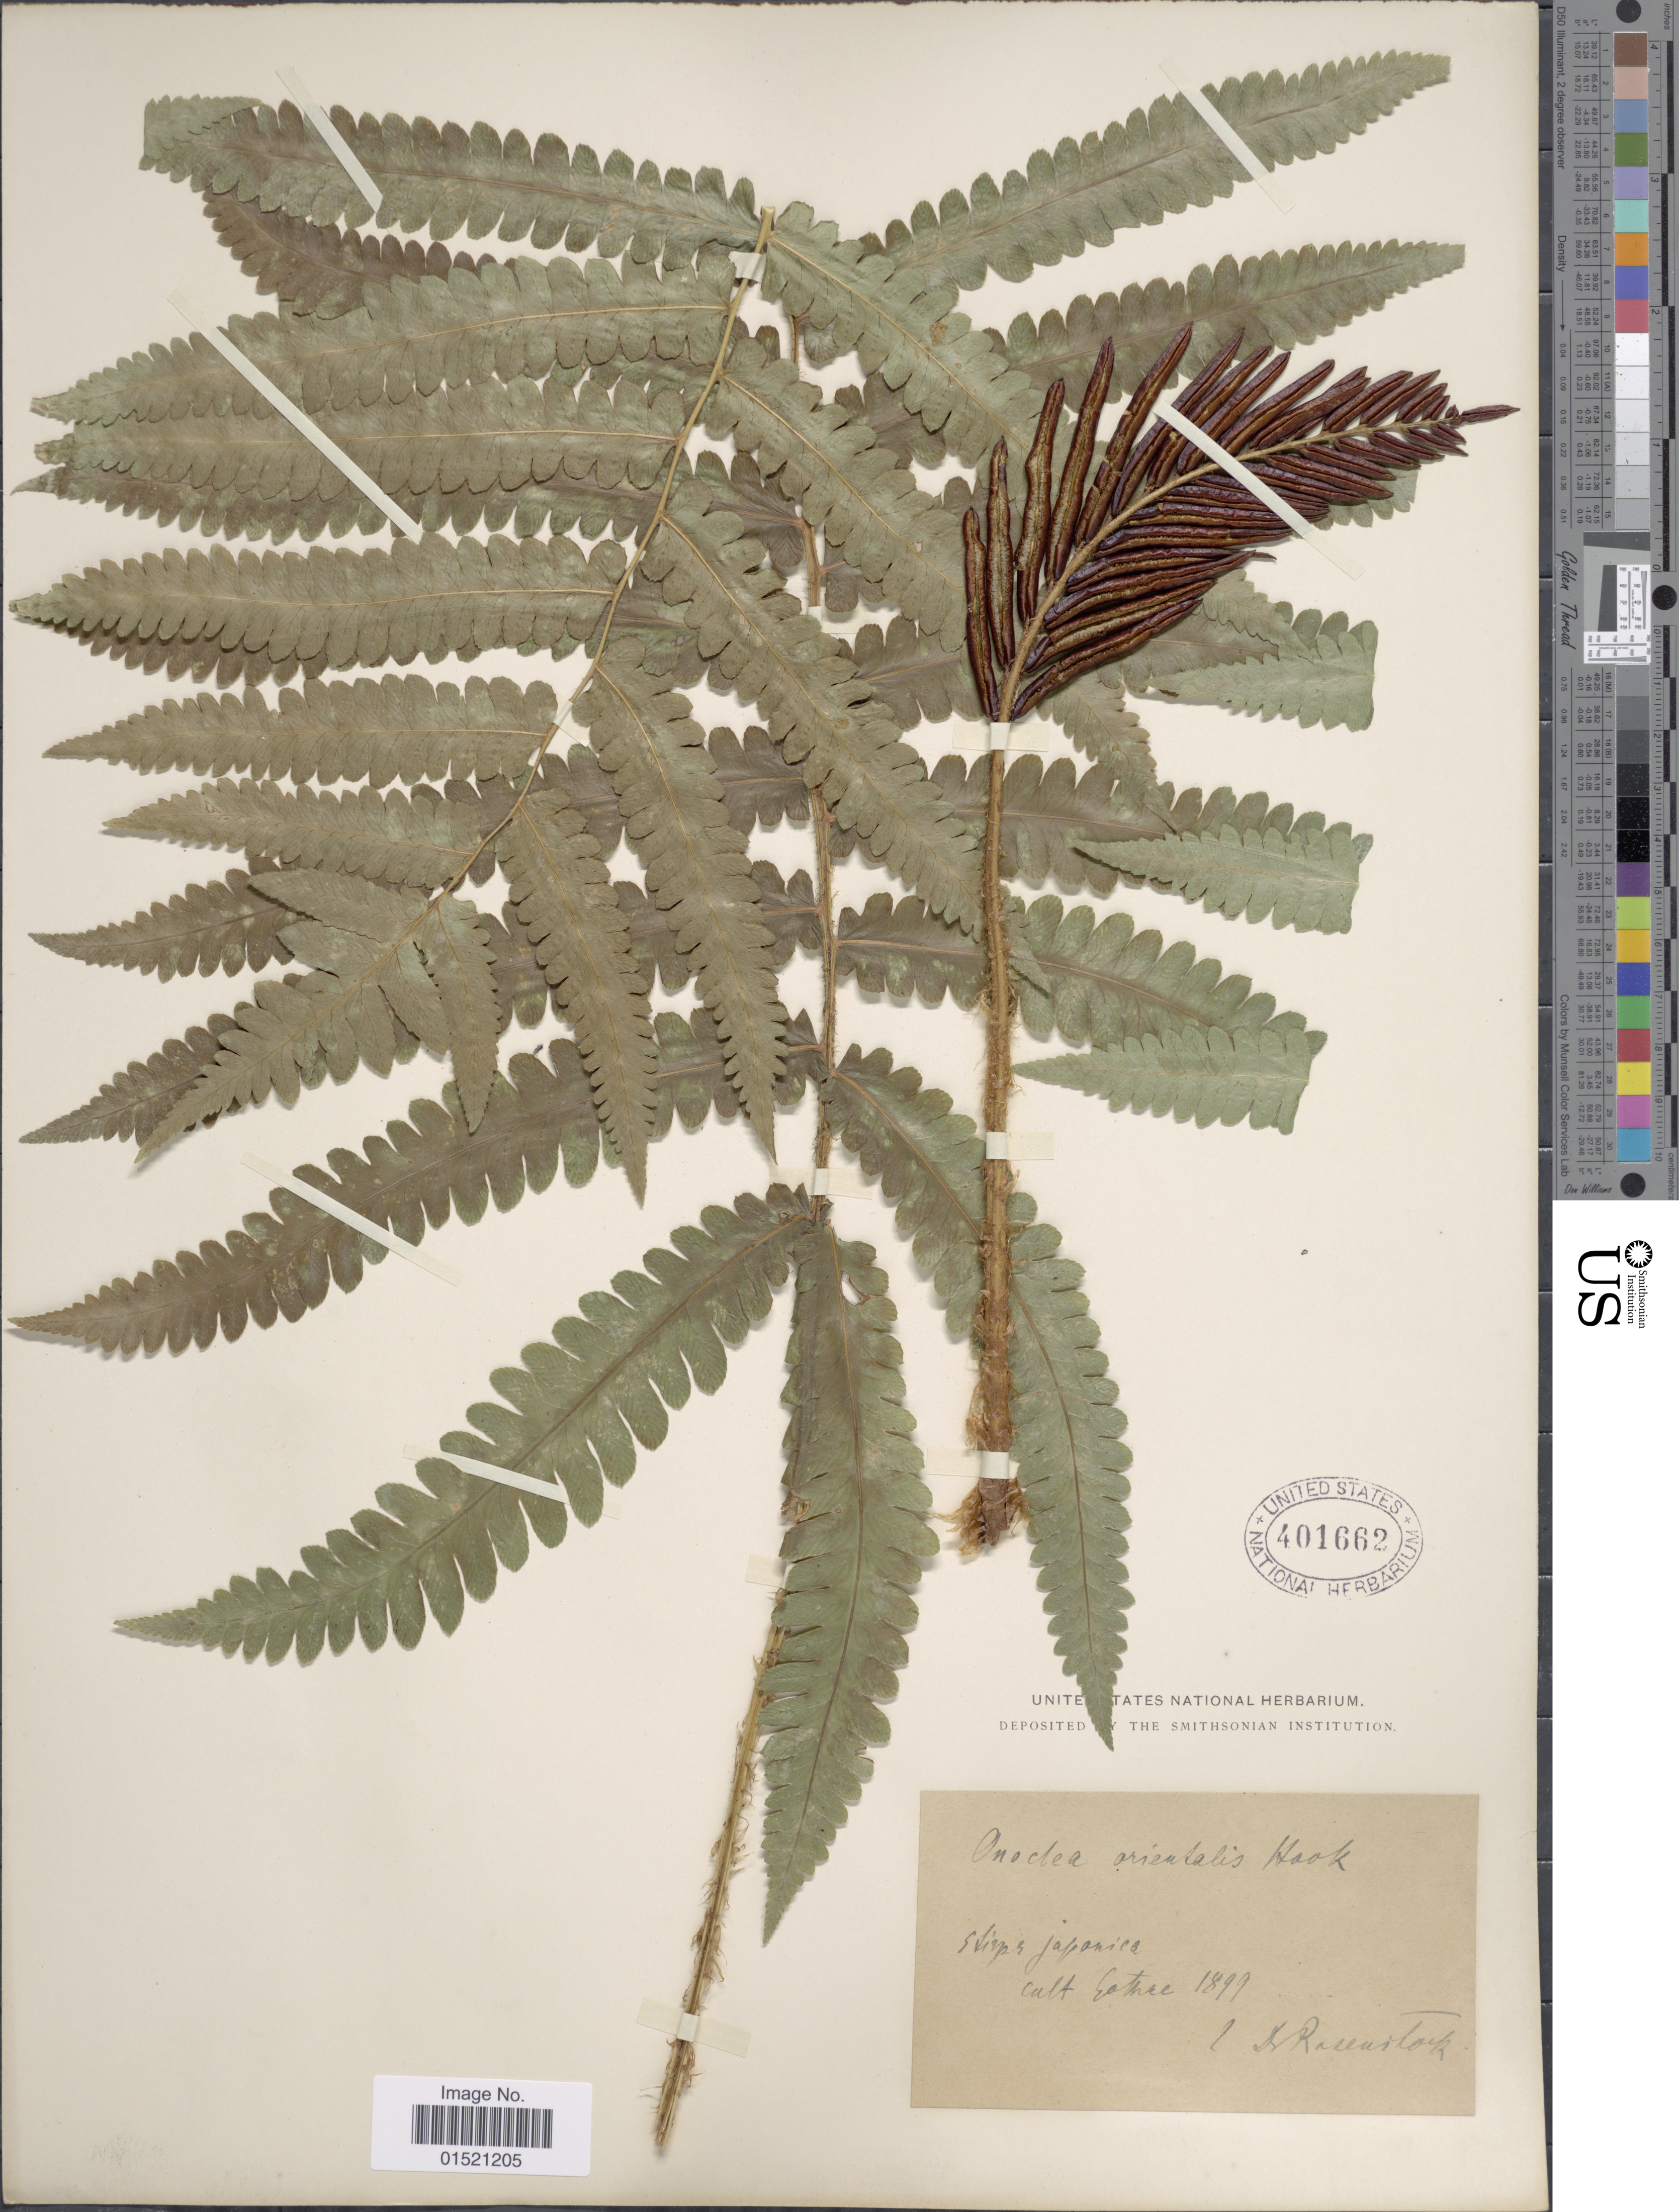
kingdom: Plantae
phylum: Tracheophyta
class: Polypodiopsida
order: Polypodiales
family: Onocleaceae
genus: Pentarhizidium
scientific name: Pentarhizidium orientale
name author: (Hook.) Hayata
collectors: -- Rosenstock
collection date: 1899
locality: Cult [illegible text]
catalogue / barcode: US 401662